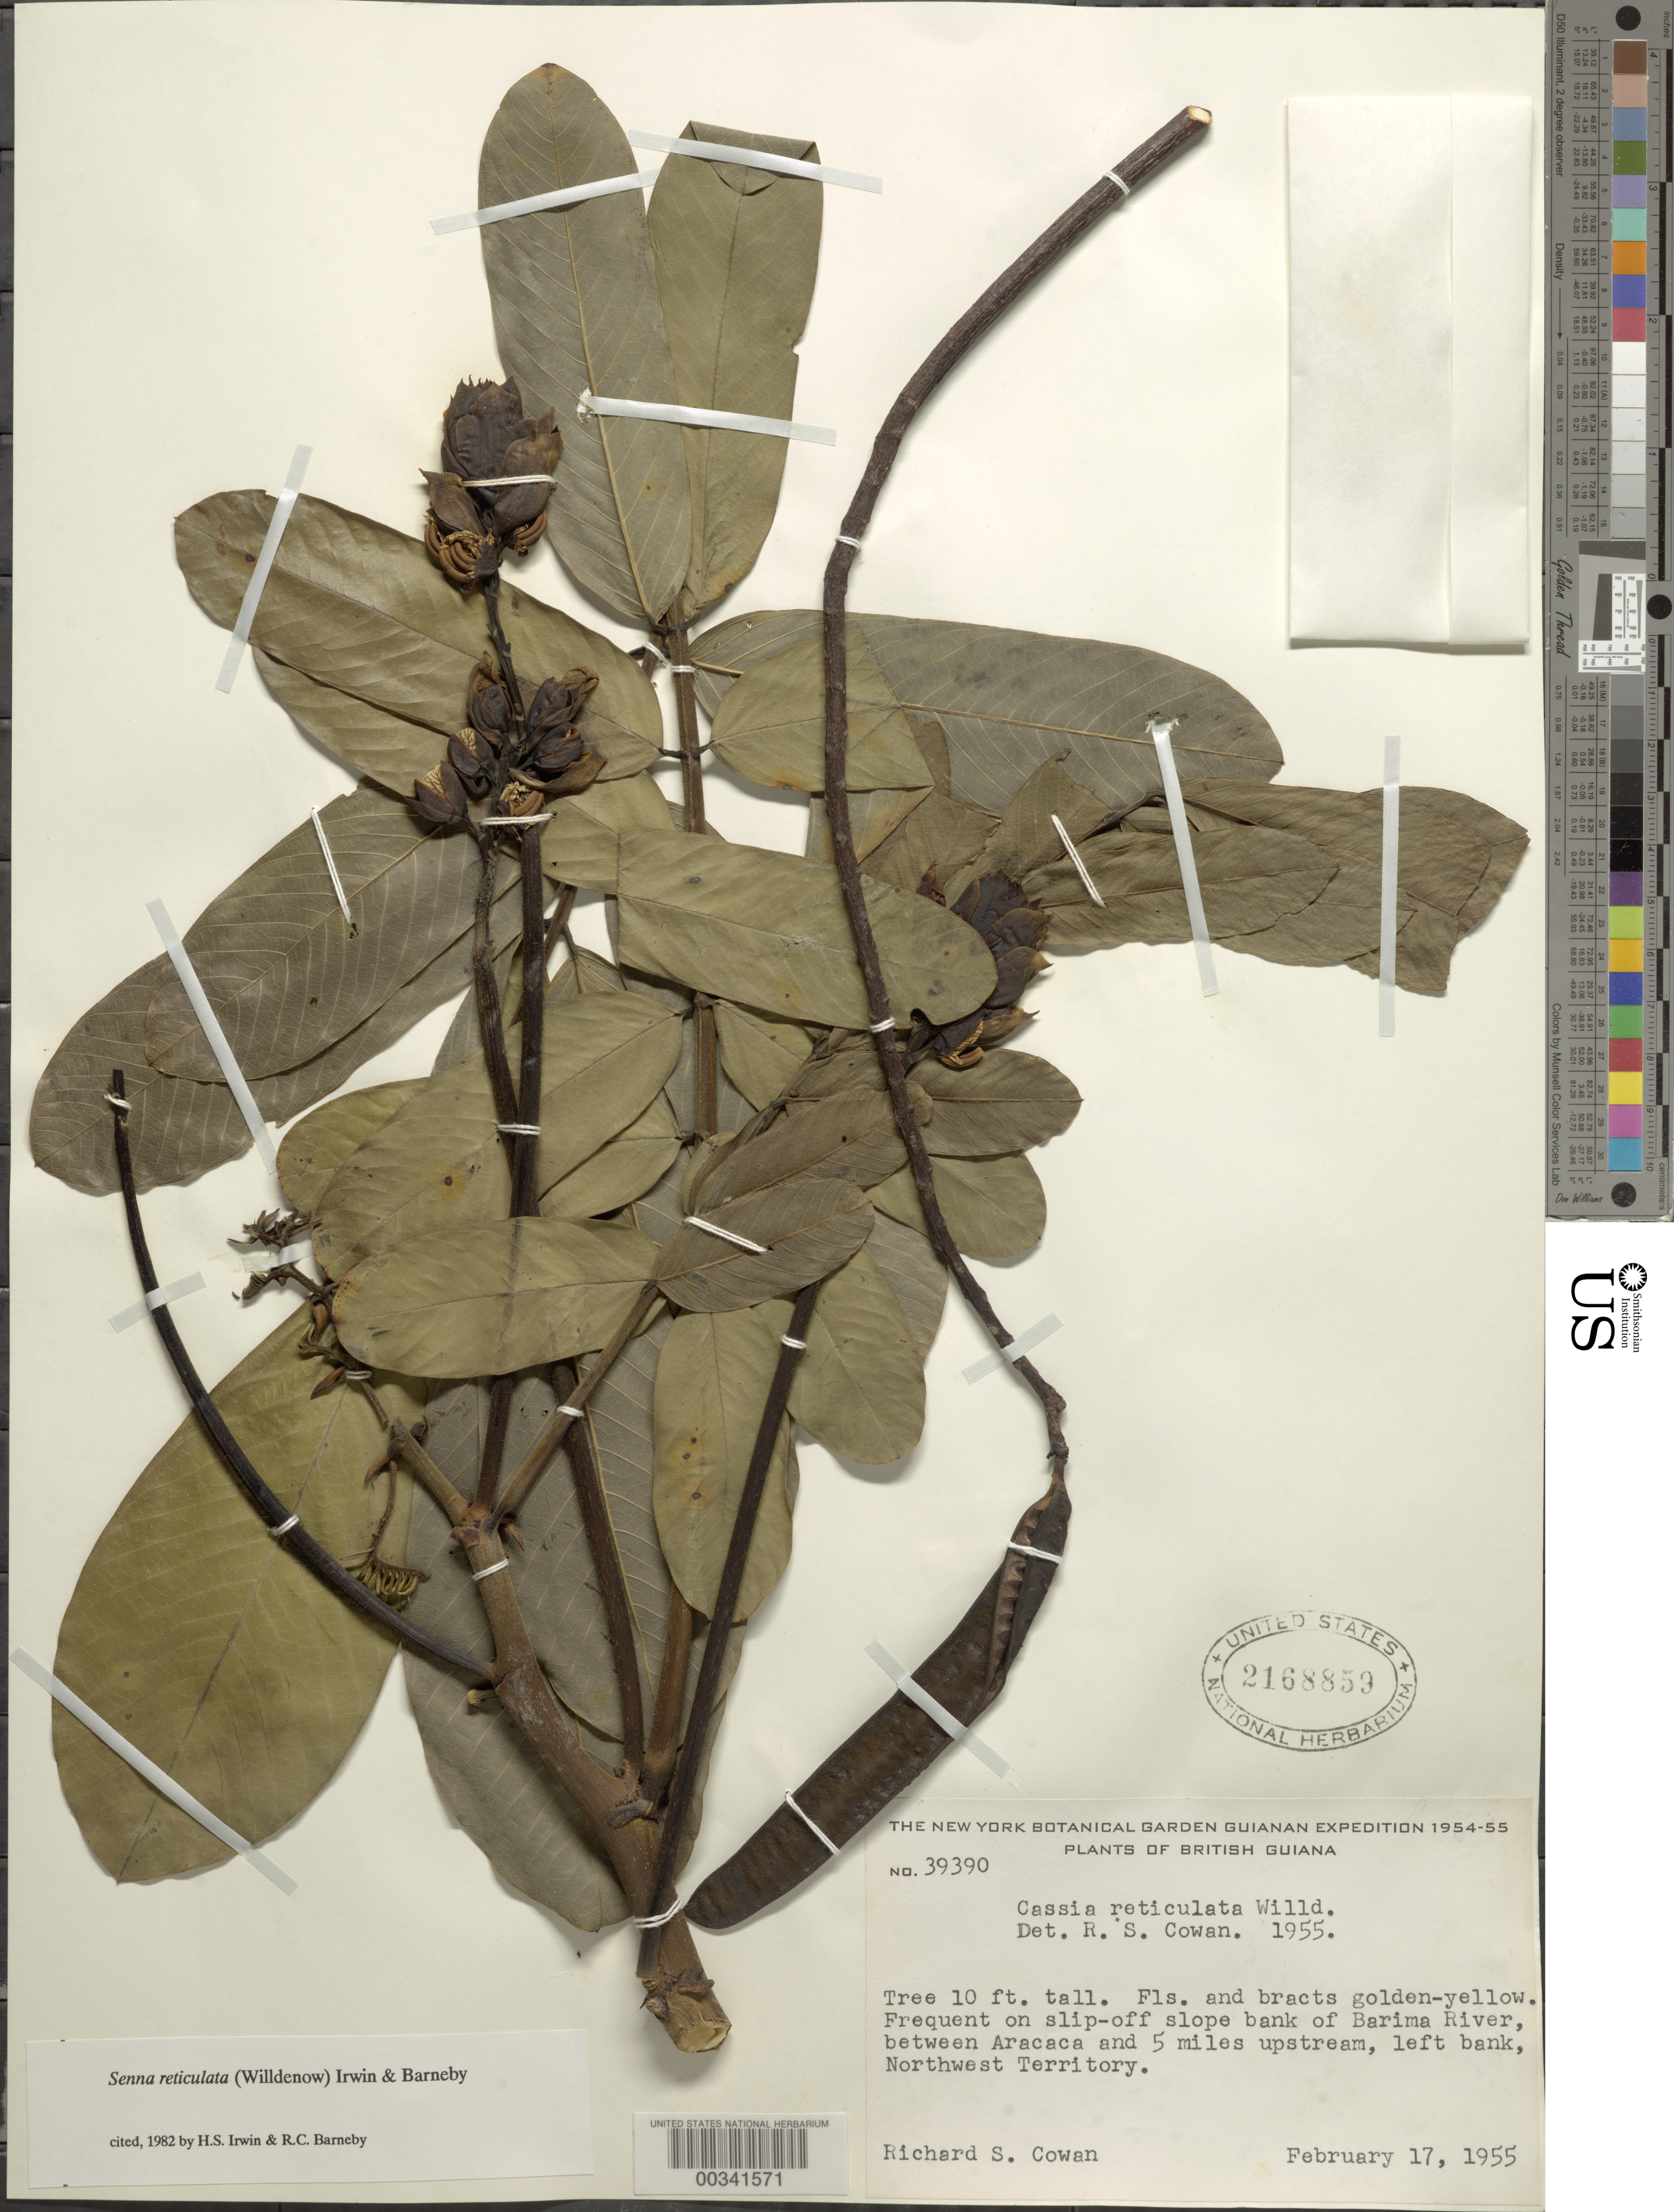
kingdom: Plantae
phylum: Tracheophyta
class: Magnoliopsida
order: Fabales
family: Fabaceae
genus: Senna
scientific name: Senna reticulata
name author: (Willd.) H.S. Irwin & Barneby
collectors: R. S. Cowan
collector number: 39390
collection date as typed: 17 Feb 1955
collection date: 1955-02-17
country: Guyana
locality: Bank of barima river, between aracaca and 5 miles upstream, left bank, northwest territory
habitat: Slip-off slope bank of river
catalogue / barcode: US 2168859